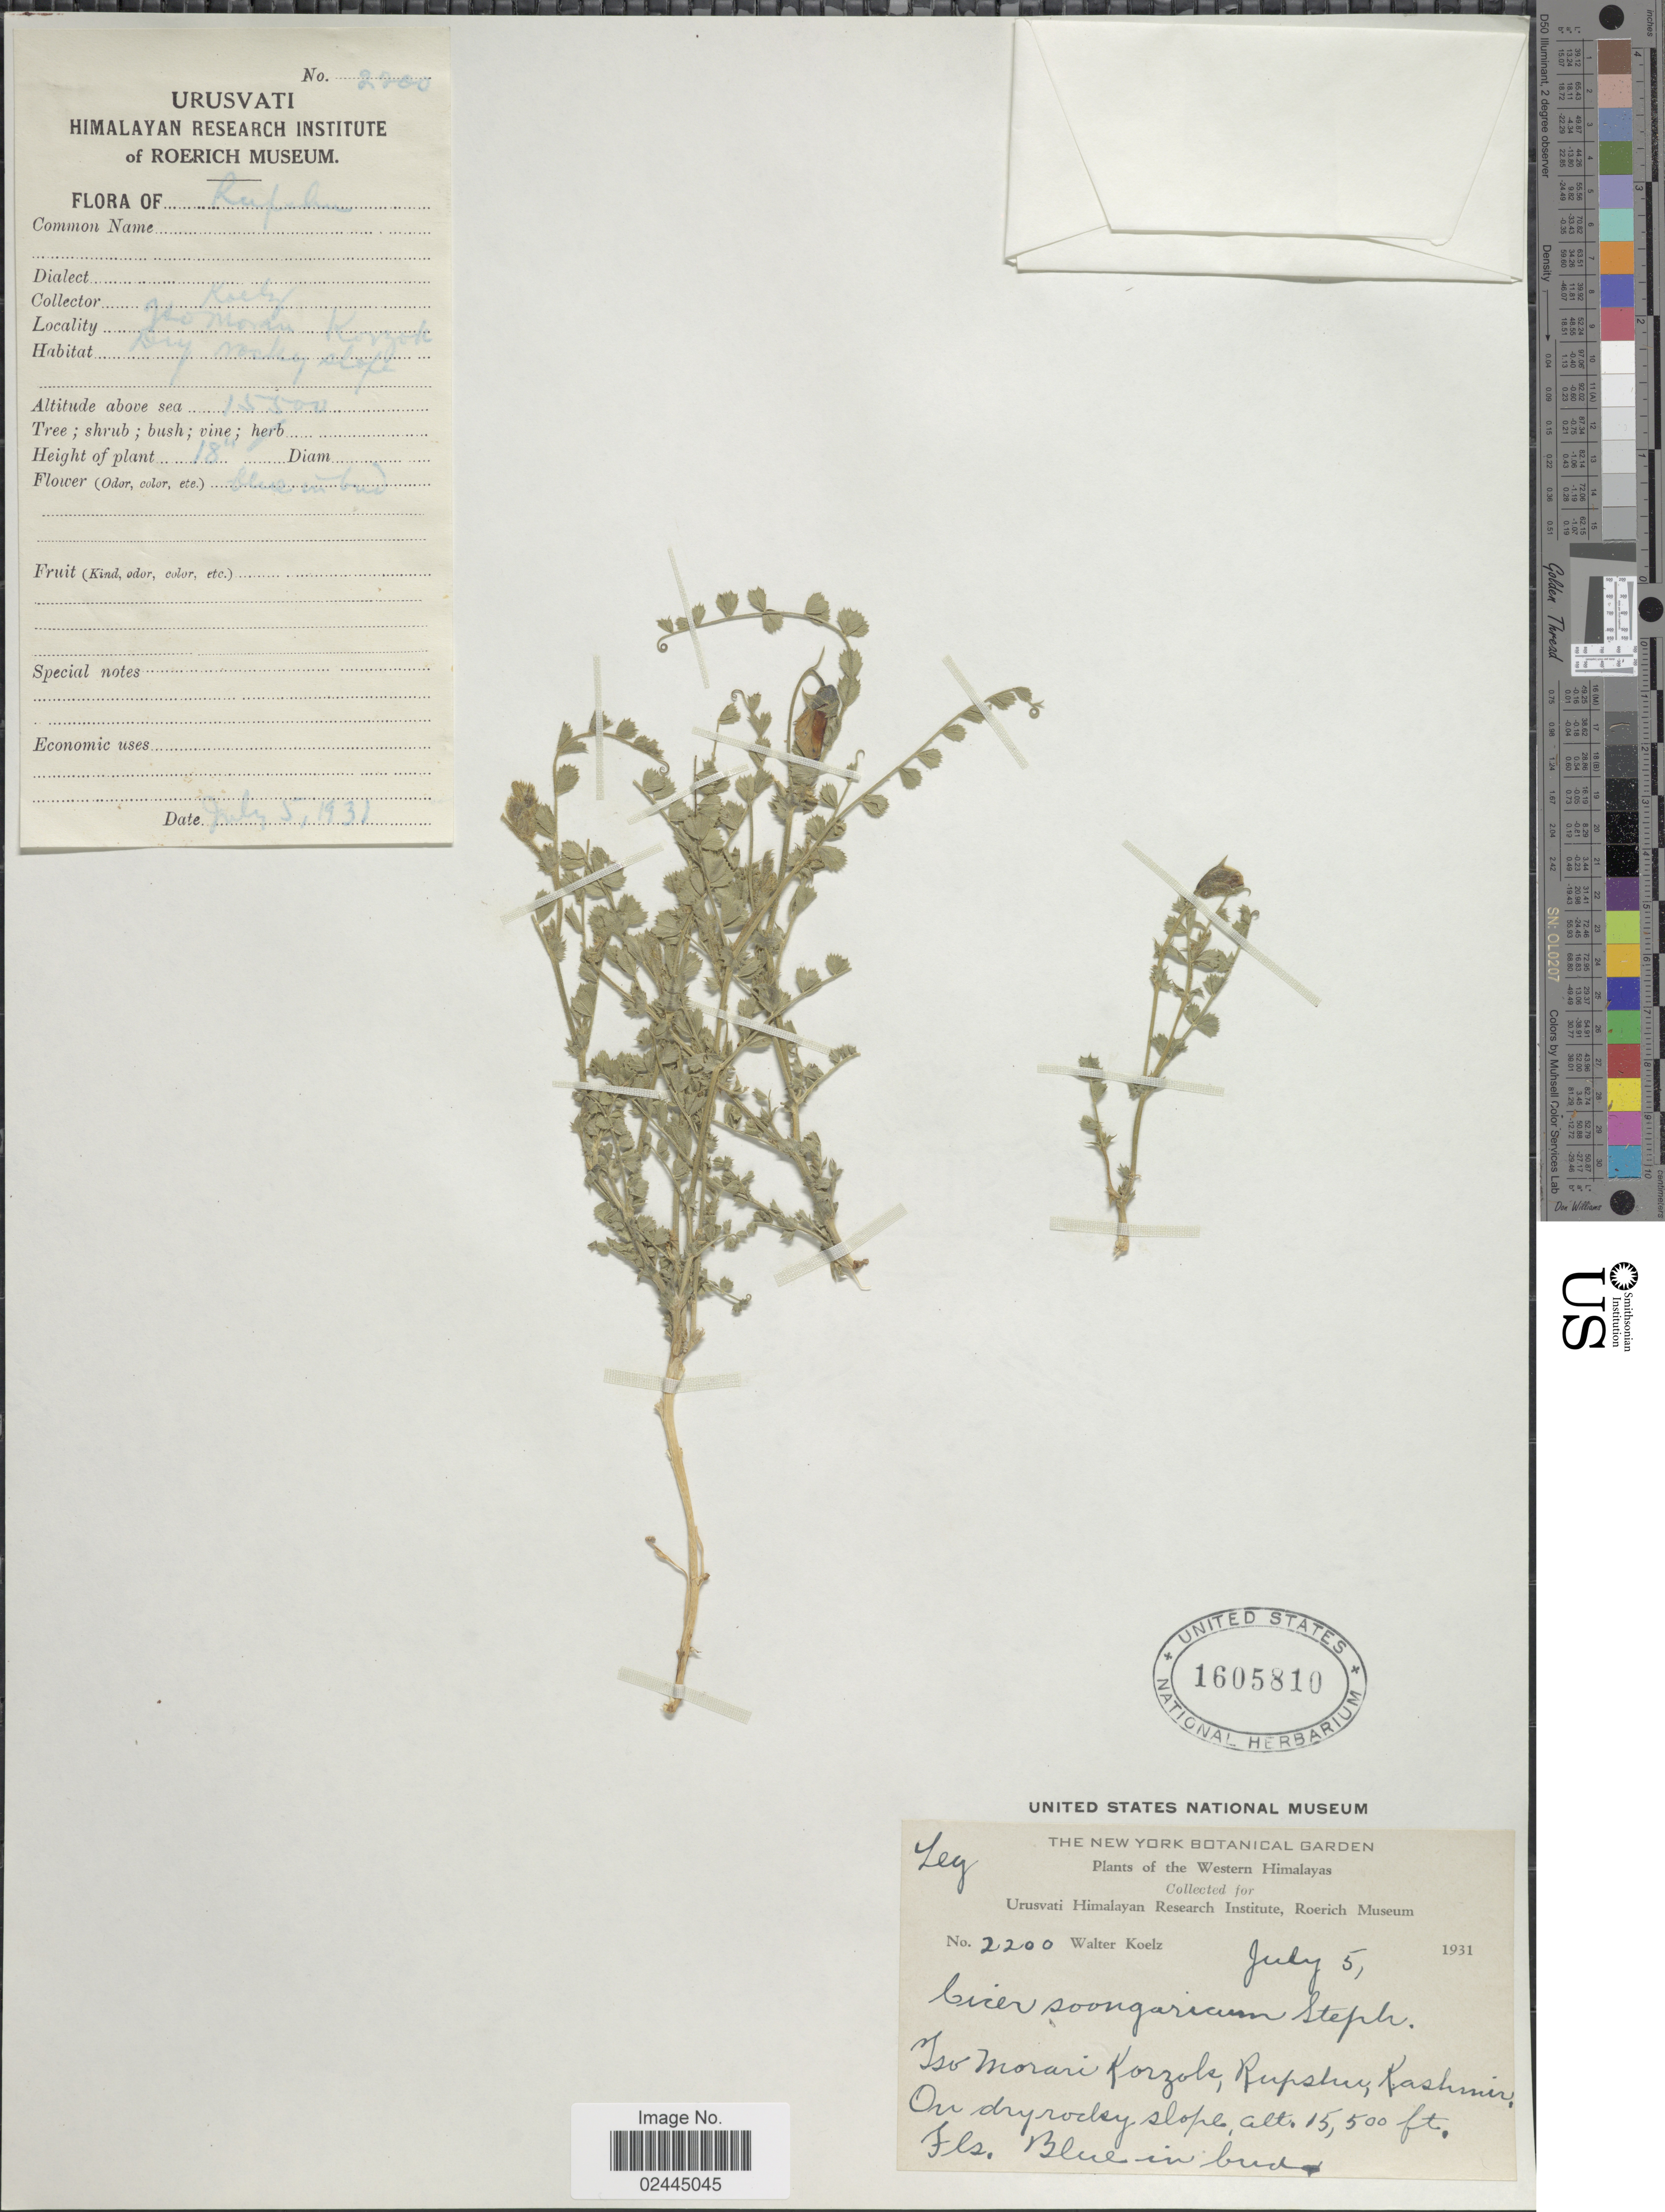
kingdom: Plantae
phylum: Tracheophyta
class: Magnoliopsida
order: Fabales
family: Fabaceae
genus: Cicer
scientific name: Cicer songaricum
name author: DC.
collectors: W. N. Koelz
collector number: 2200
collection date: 1931-07-05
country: India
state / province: Jammu and Kashmir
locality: Western Himalaya. Iso Morari Korzals, Rupshur, Kashmir..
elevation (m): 4724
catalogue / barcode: US 1605810